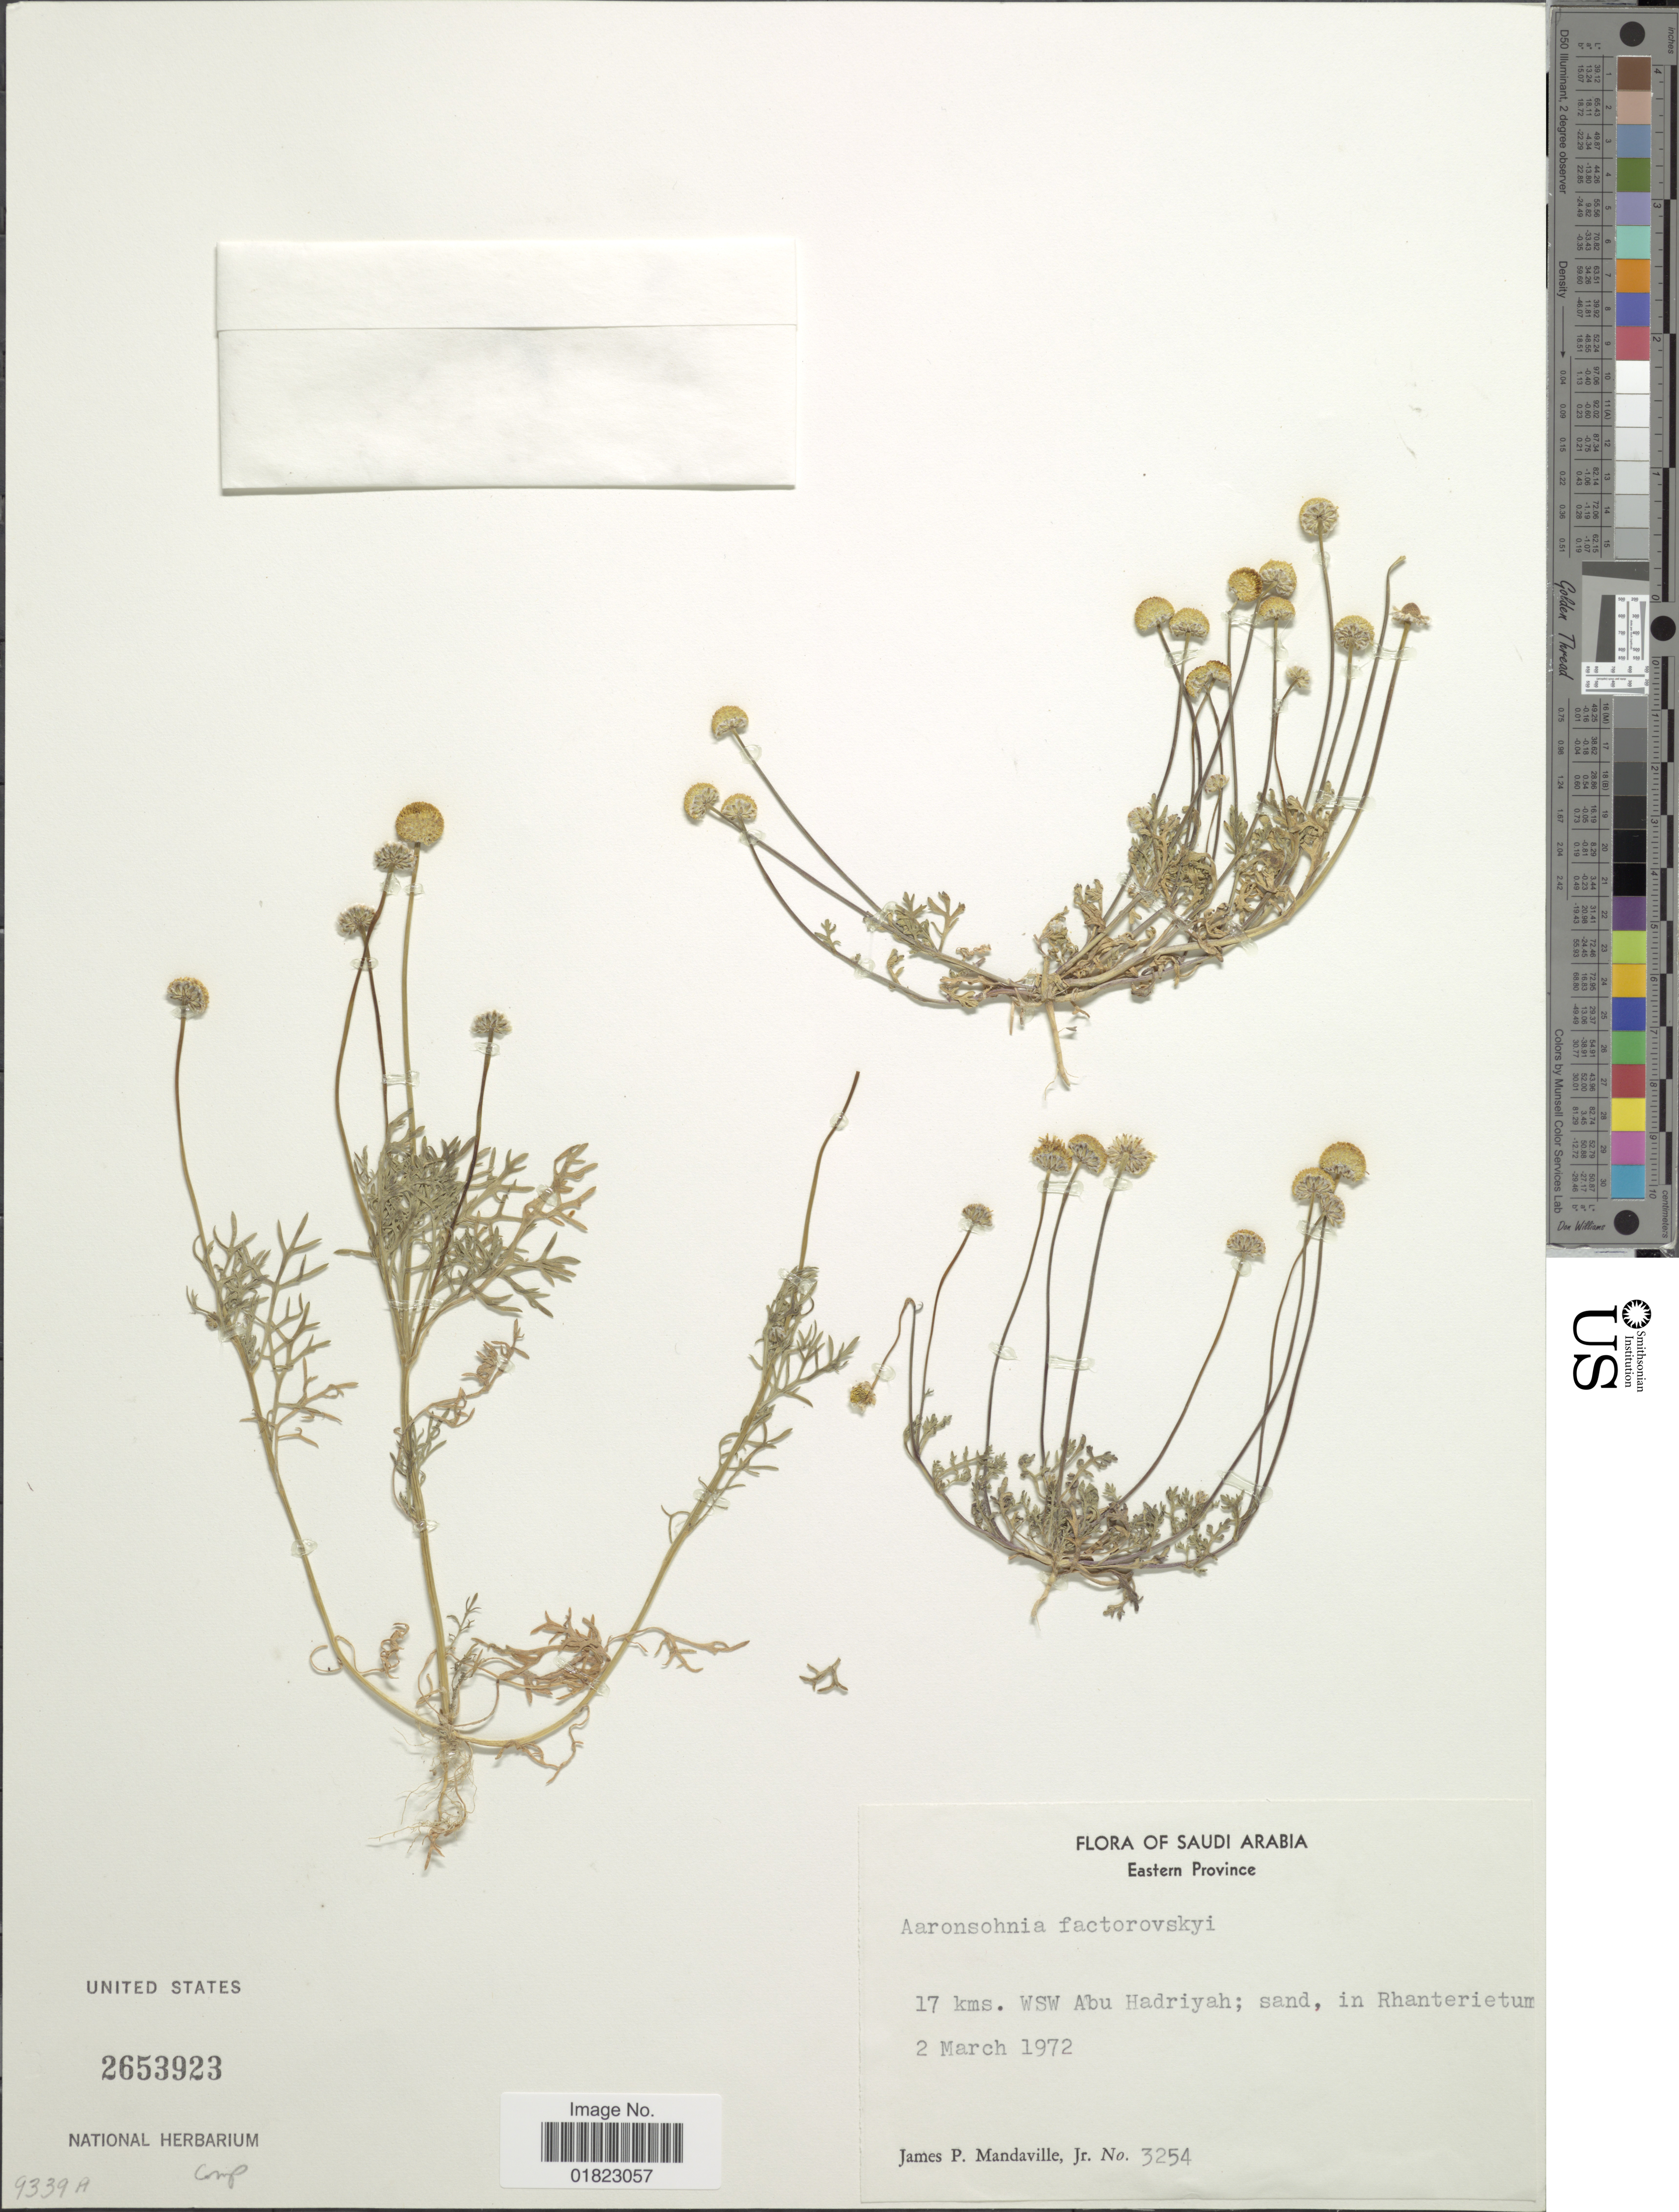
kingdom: Plantae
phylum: Tracheophyta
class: Magnoliopsida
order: Asterales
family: Asteraceae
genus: Aaronsohnia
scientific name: Aaronsohnia factorovskyi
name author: Warb. & Eig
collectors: J. Mandaville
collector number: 3254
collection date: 1972-03-02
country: Saudi Arabia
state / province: Ash Sharqiyah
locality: Saudi Arabia, Eastern Province, 17 kms. WSW Abu Hadriyah.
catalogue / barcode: US 2653923